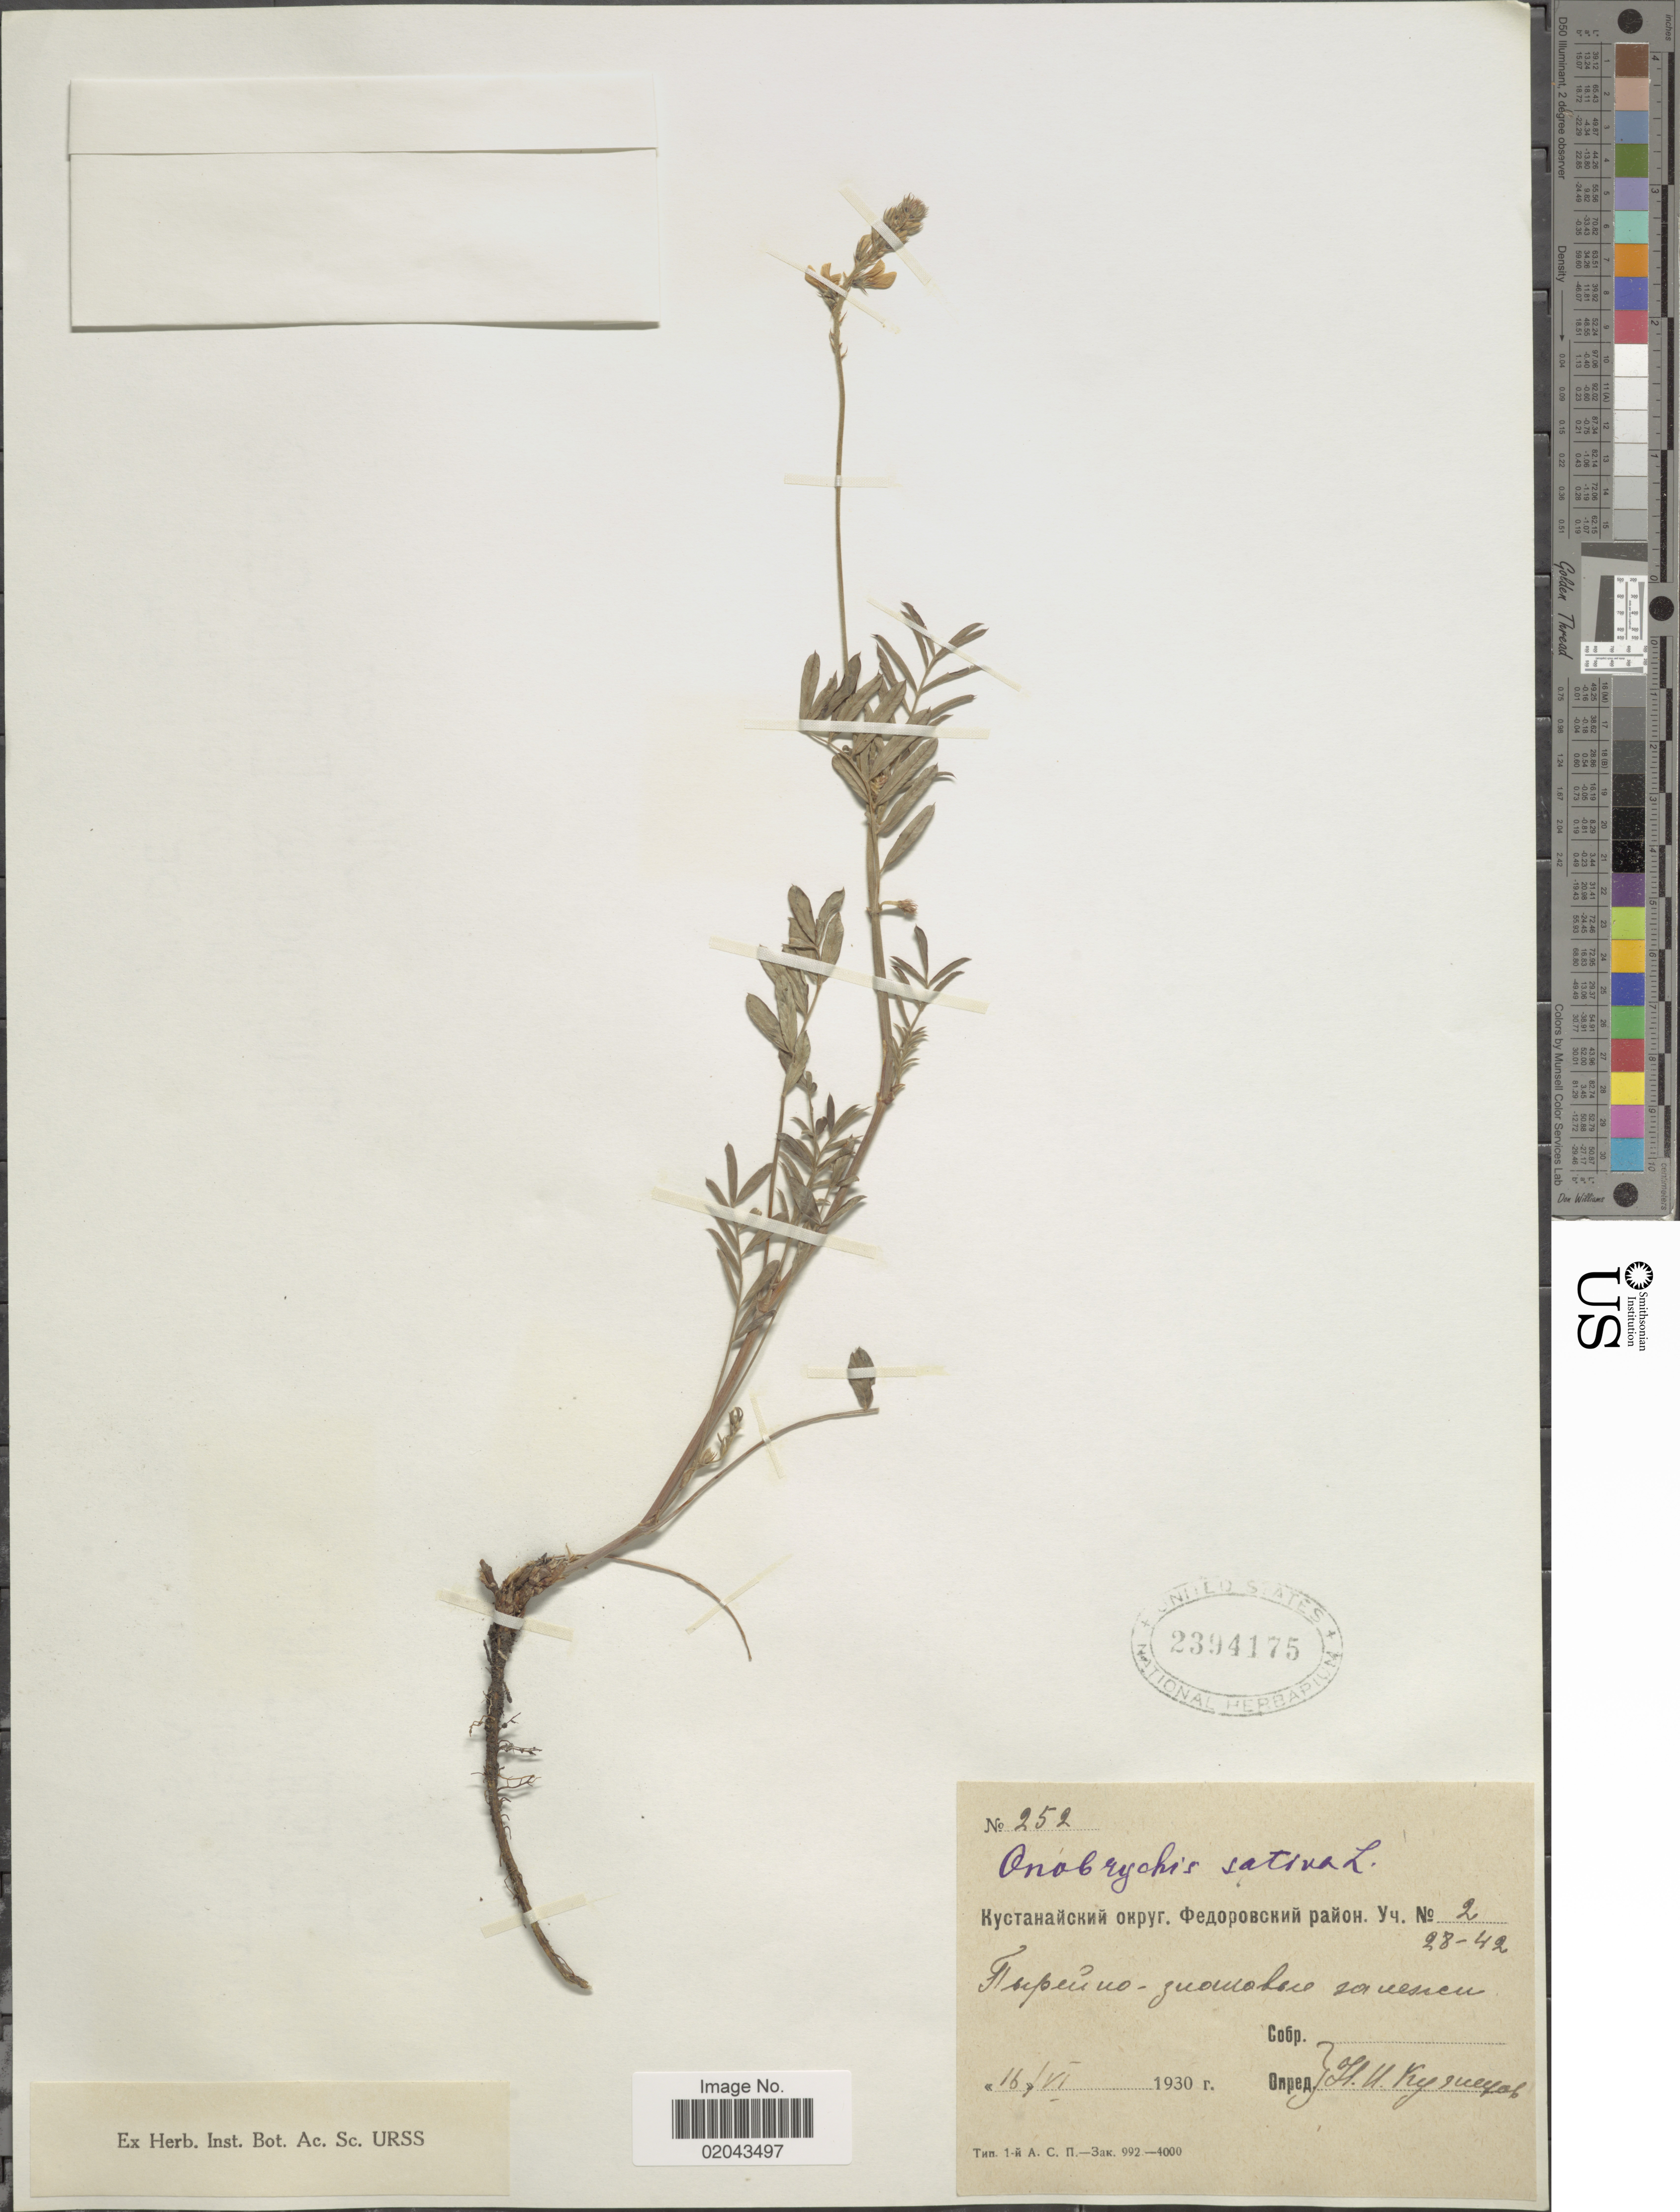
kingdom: Plantae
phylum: Tracheophyta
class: Magnoliopsida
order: Fabales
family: Fabaceae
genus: Onobrychis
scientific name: Onobrychis viciaefolia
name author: Trautv.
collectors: N. Kuznetsov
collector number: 2/252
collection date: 1930-06-16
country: Kazakhstan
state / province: Qustanay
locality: Fedorov District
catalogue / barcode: US 2394175